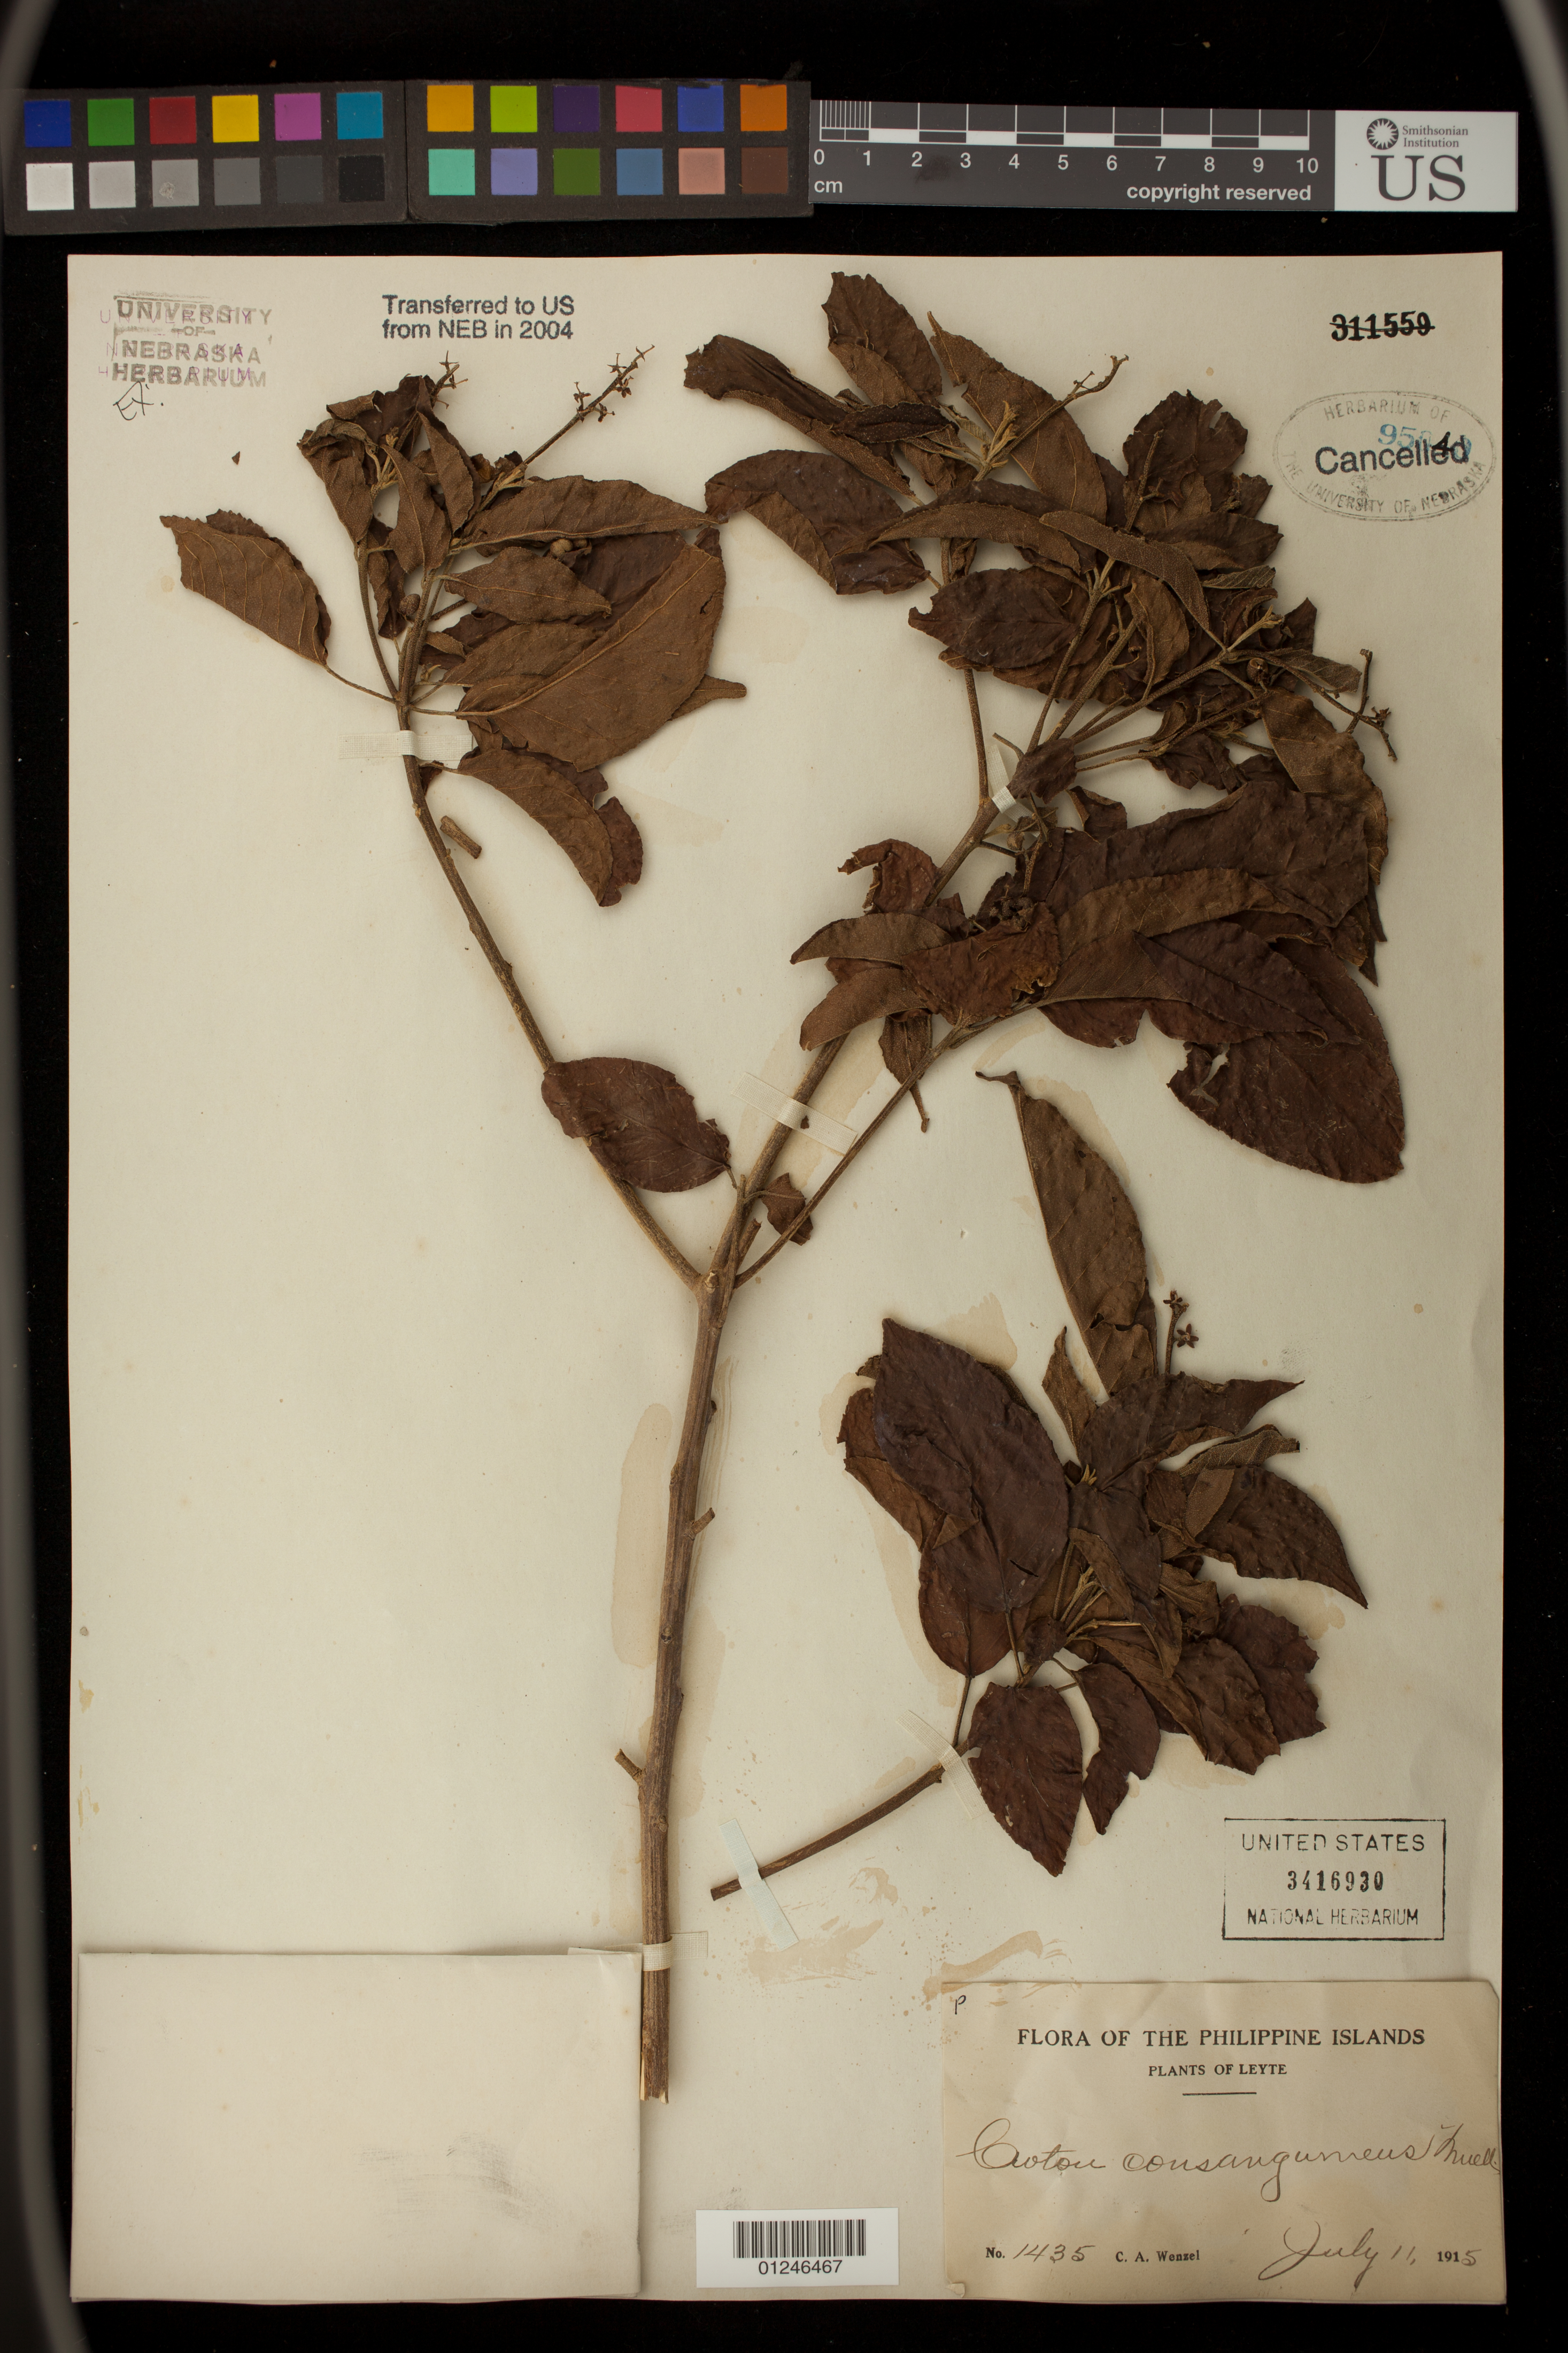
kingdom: Plantae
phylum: Tracheophyta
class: Magnoliopsida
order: Malpighiales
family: Euphorbiaceae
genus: Croton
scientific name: Croton consanguineus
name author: Müll. Arg.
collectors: C. Wenzel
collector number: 1435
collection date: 1915-07-11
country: Philippines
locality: Leyte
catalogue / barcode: US 3416930